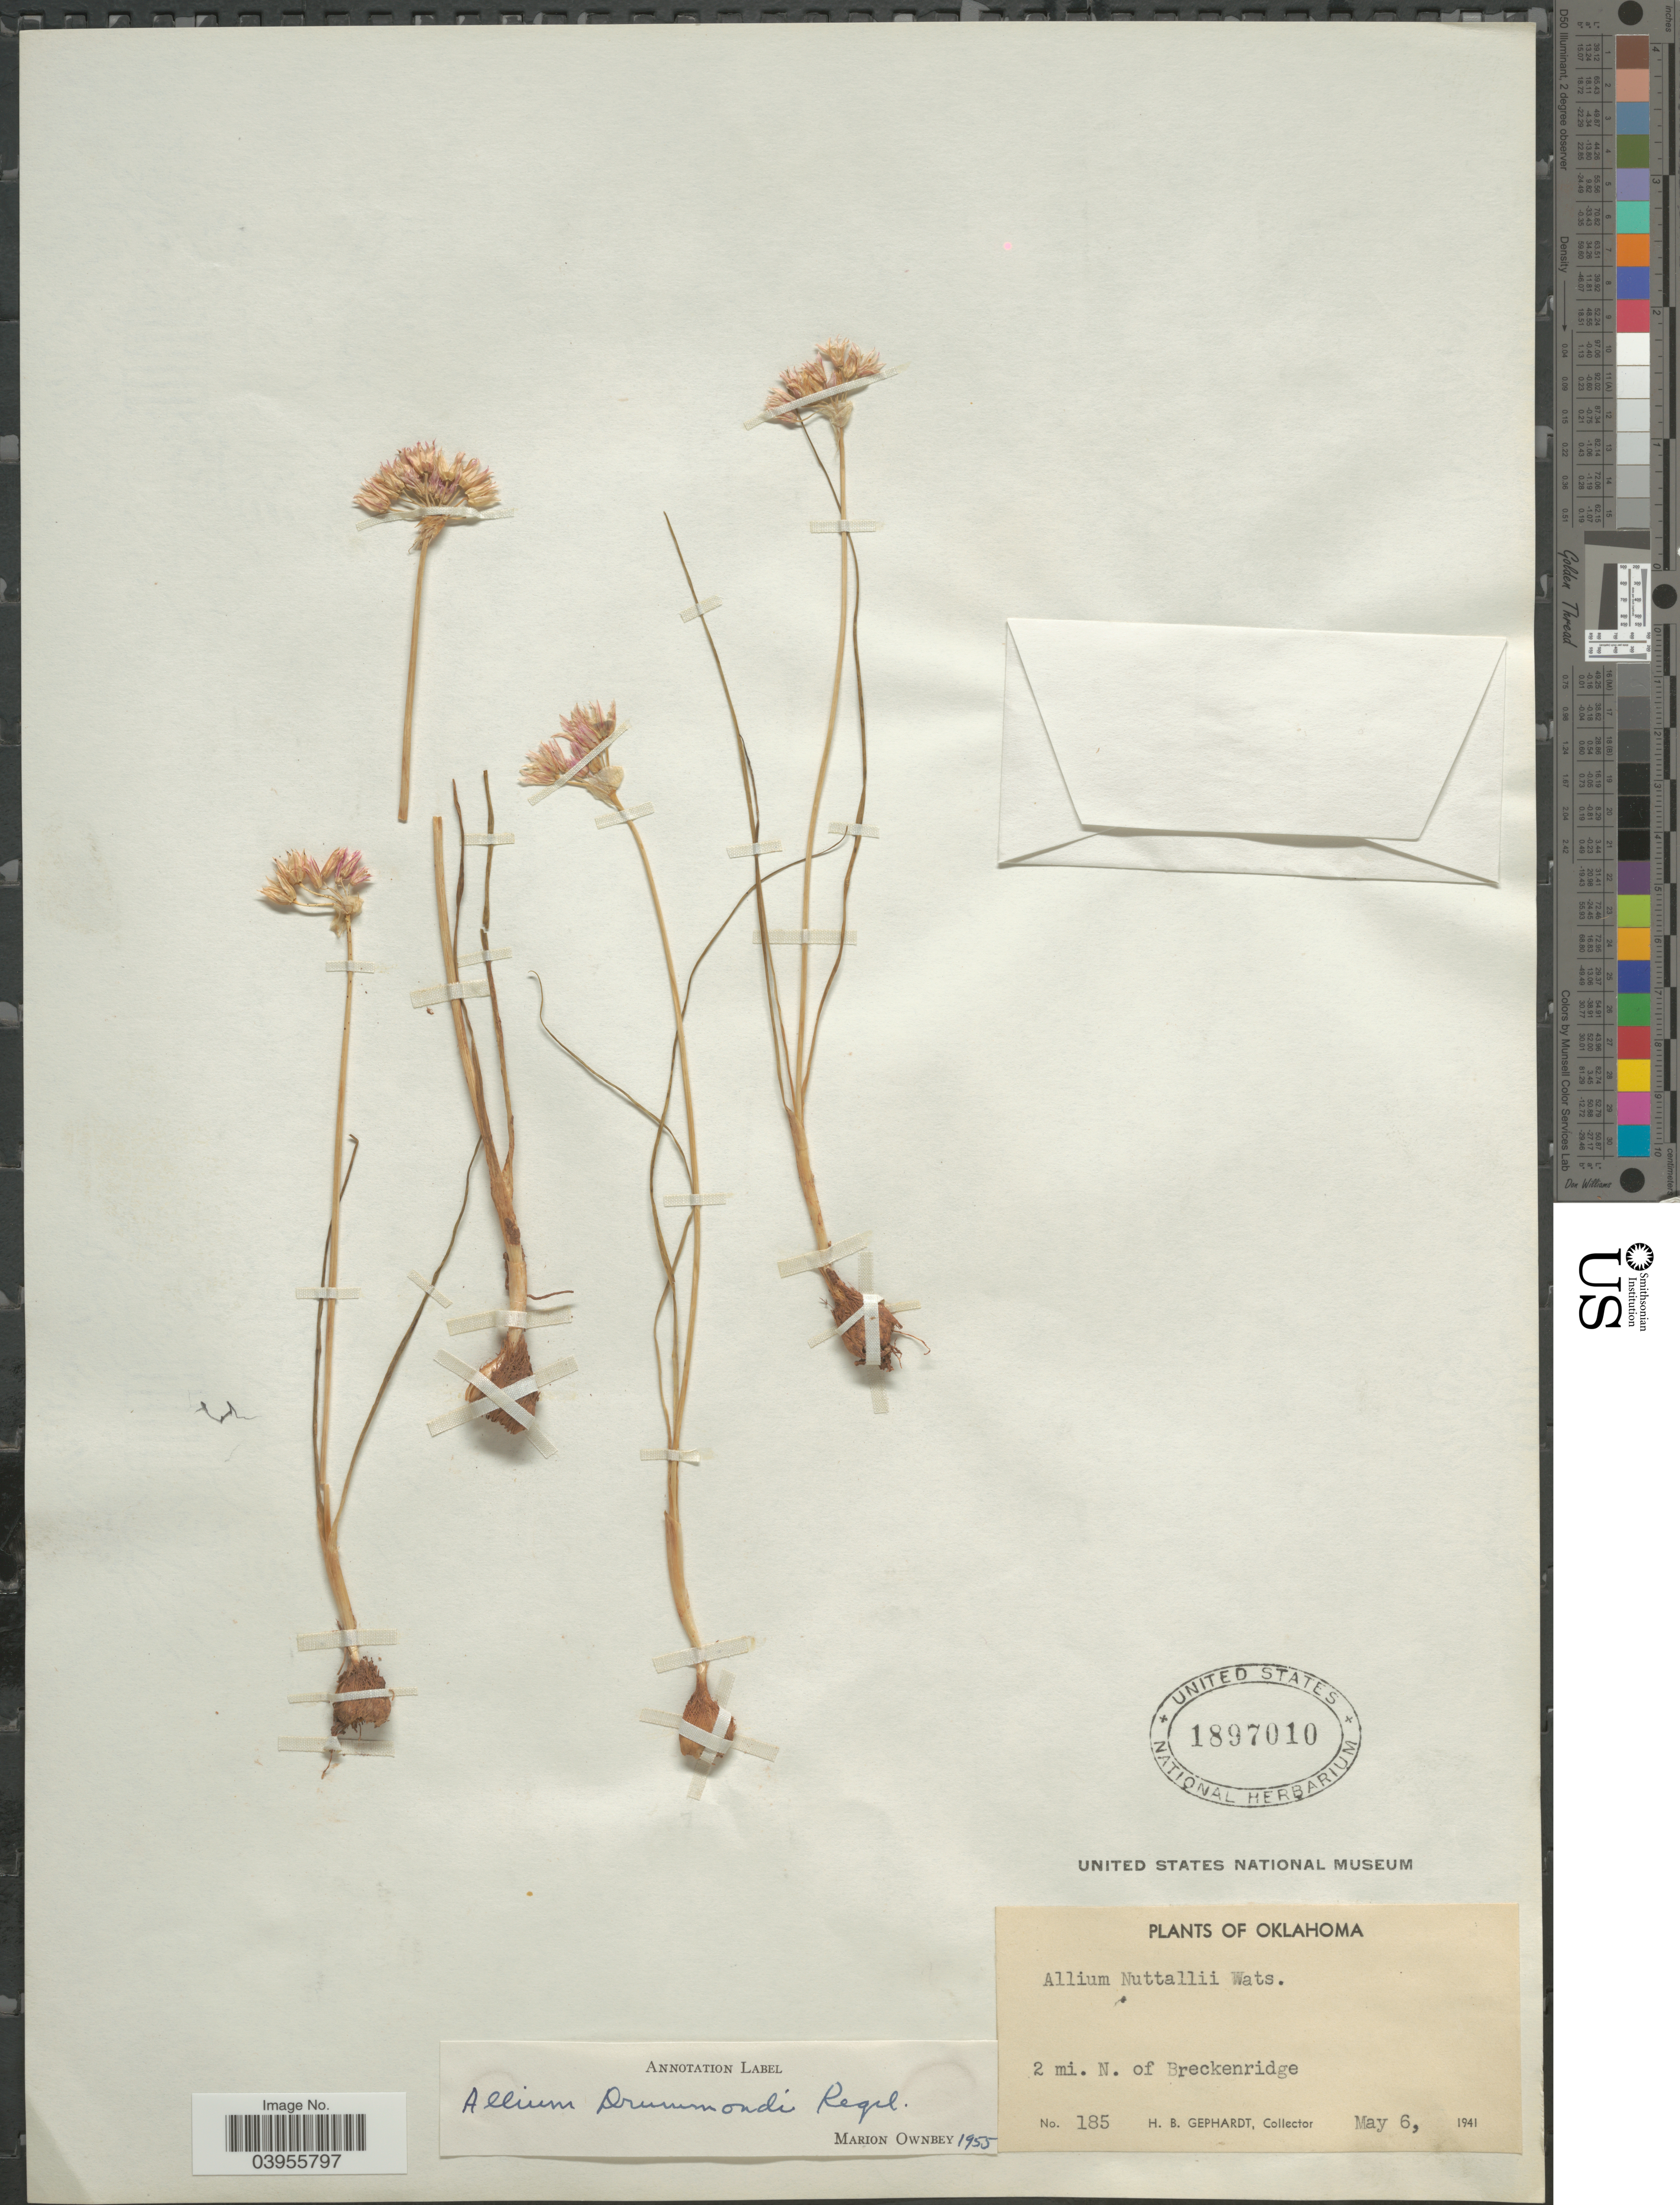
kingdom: Plantae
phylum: Tracheophyta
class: Liliopsida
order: Asparagales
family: Amaryllidaceae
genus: Allium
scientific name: Allium drummondii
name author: Regel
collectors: H. Gephardt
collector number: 185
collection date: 1941-05-06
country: United States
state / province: Oklahoma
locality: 2 mi. N. of Breckenridge.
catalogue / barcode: US 1897010